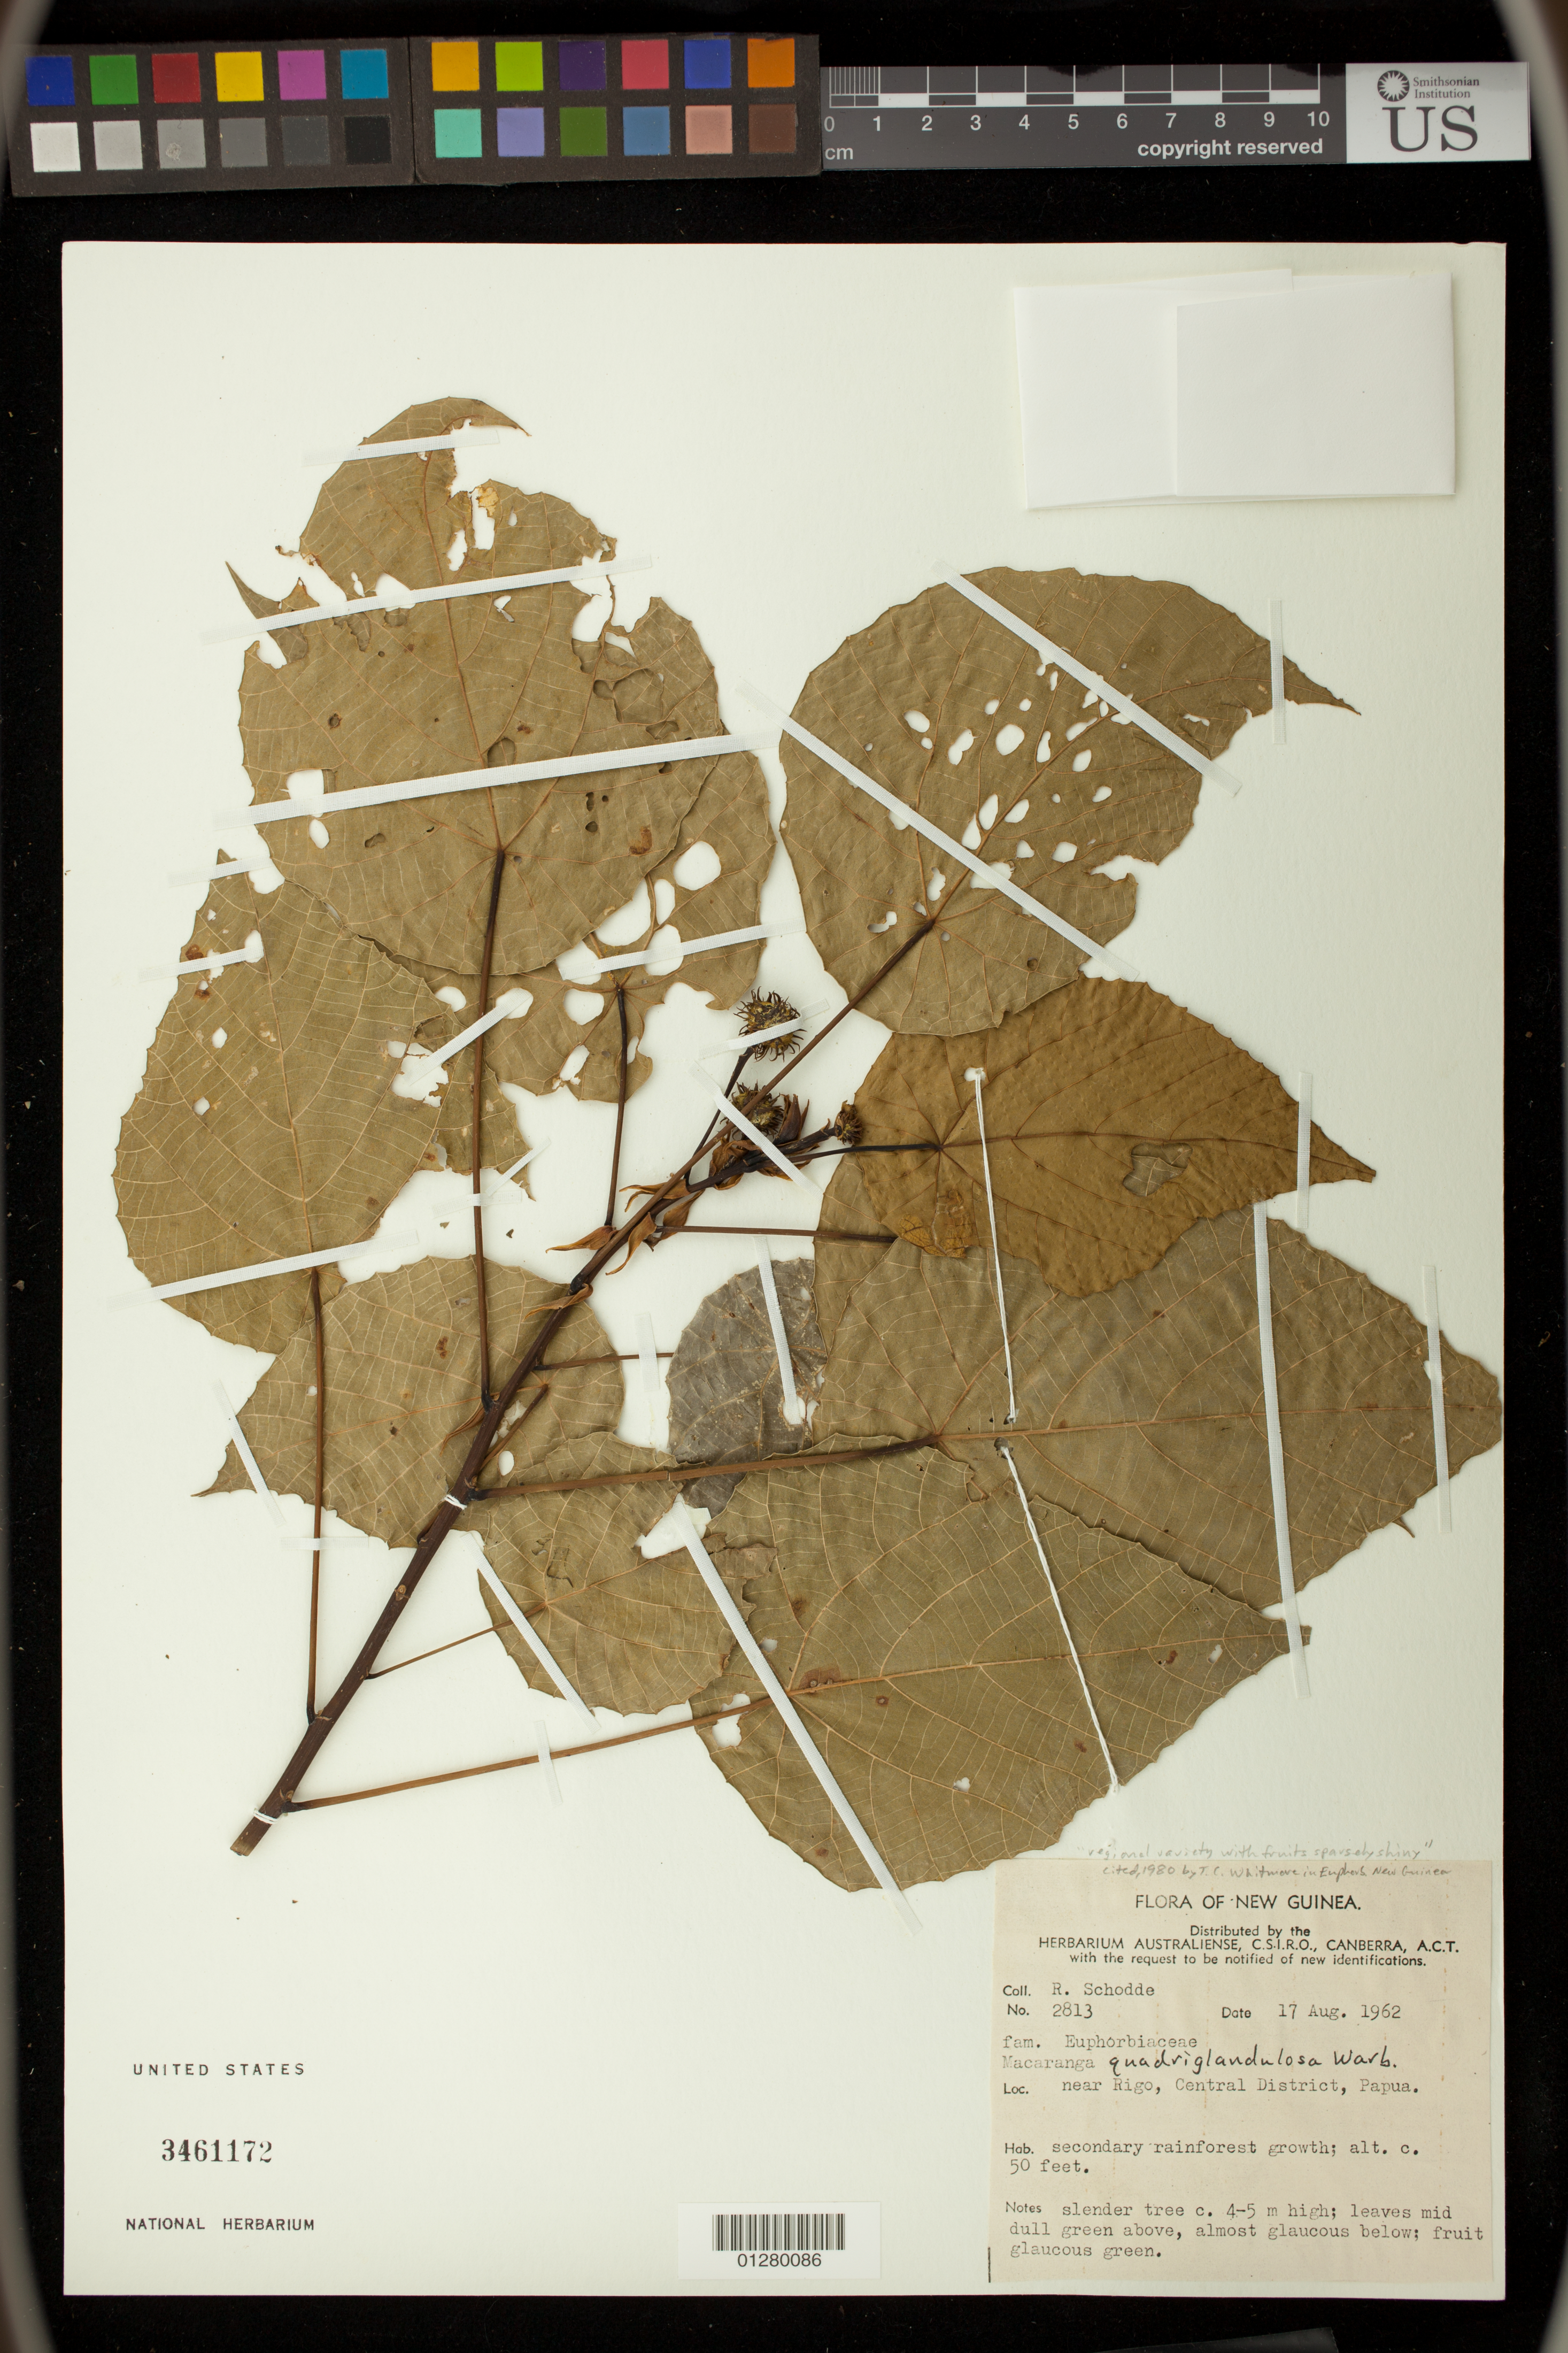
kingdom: Plantae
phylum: Tracheophyta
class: Magnoliopsida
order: Malpighiales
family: Euphorbiaceae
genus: Macaranga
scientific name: Macaranga quadriglandulosa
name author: Warb.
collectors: R. Schodde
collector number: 2813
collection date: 1962-08-17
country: Papua New Guinea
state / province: Central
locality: Near Rigo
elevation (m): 15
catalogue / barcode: US 3461172